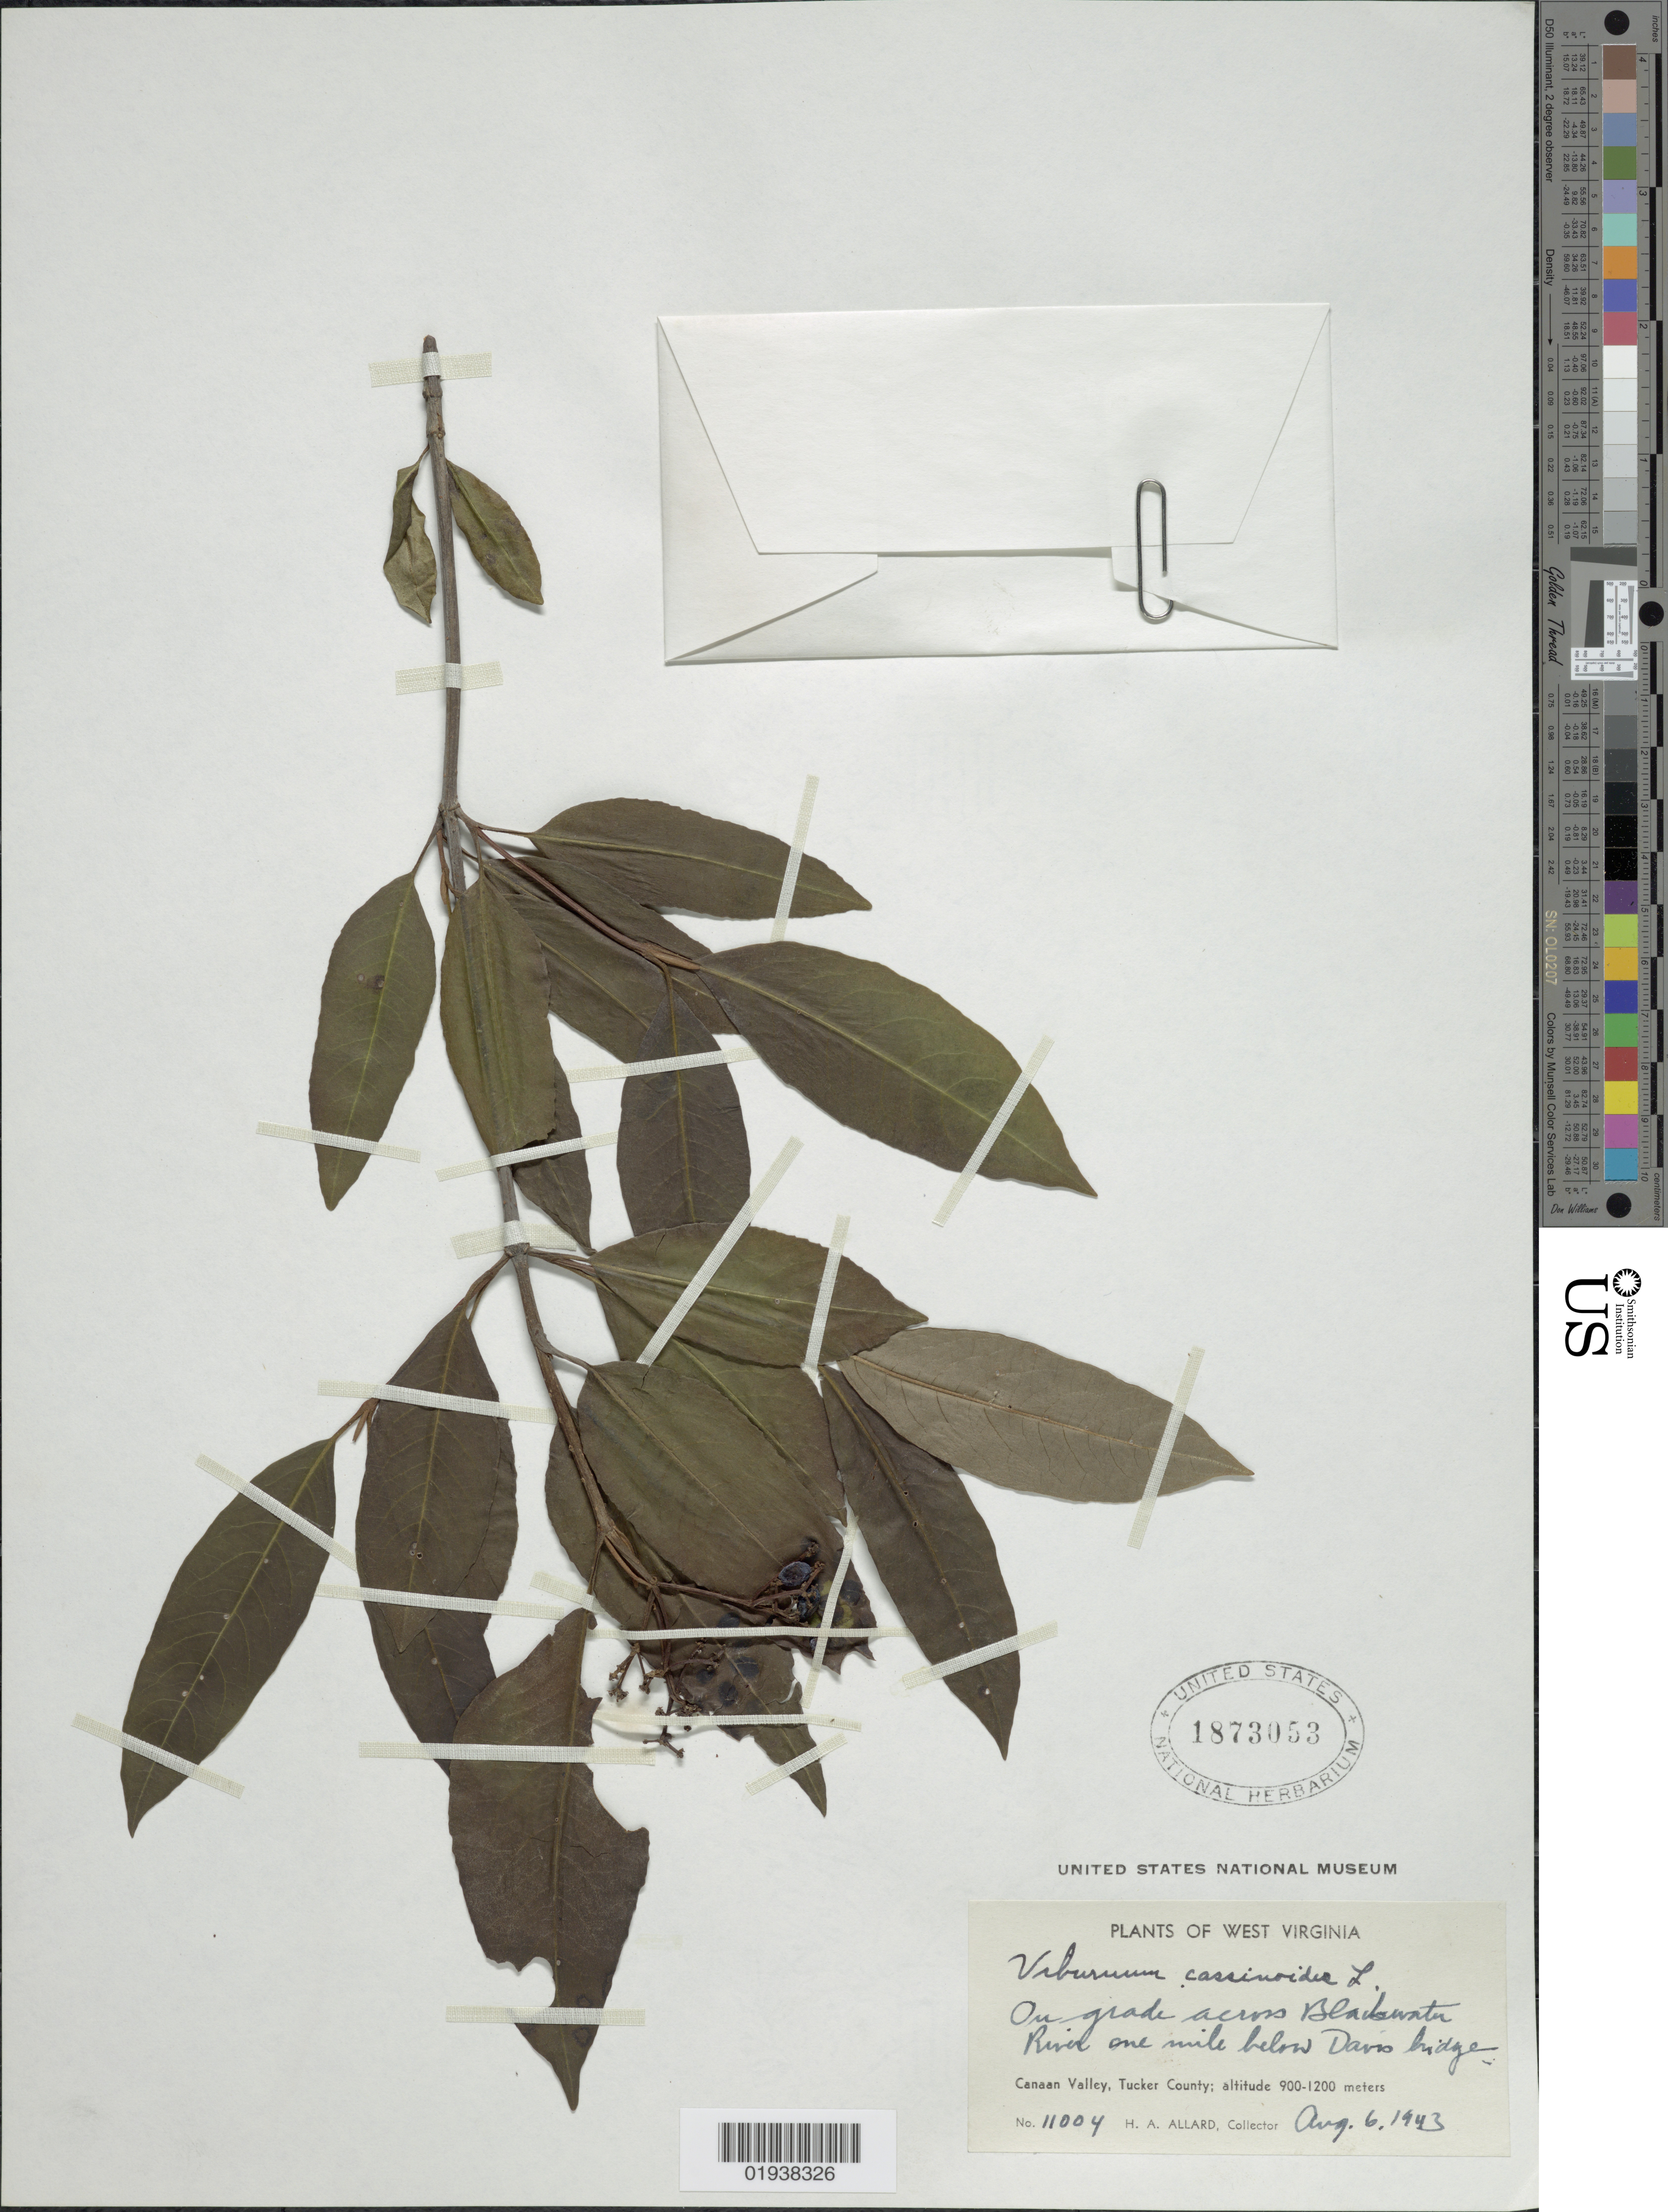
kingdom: Plantae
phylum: Tracheophyta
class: Magnoliopsida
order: Dipsacales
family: Viburnaceae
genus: Viburnum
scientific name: Viburnum cassinoides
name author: L.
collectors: H. A. Allard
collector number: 11004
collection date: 1943-08-06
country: United States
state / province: West Virginia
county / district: Tucker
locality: On grade across Blackwater River one mile below Davis bridge. Canaan Valley, Tucker County.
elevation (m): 900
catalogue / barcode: US 1873053